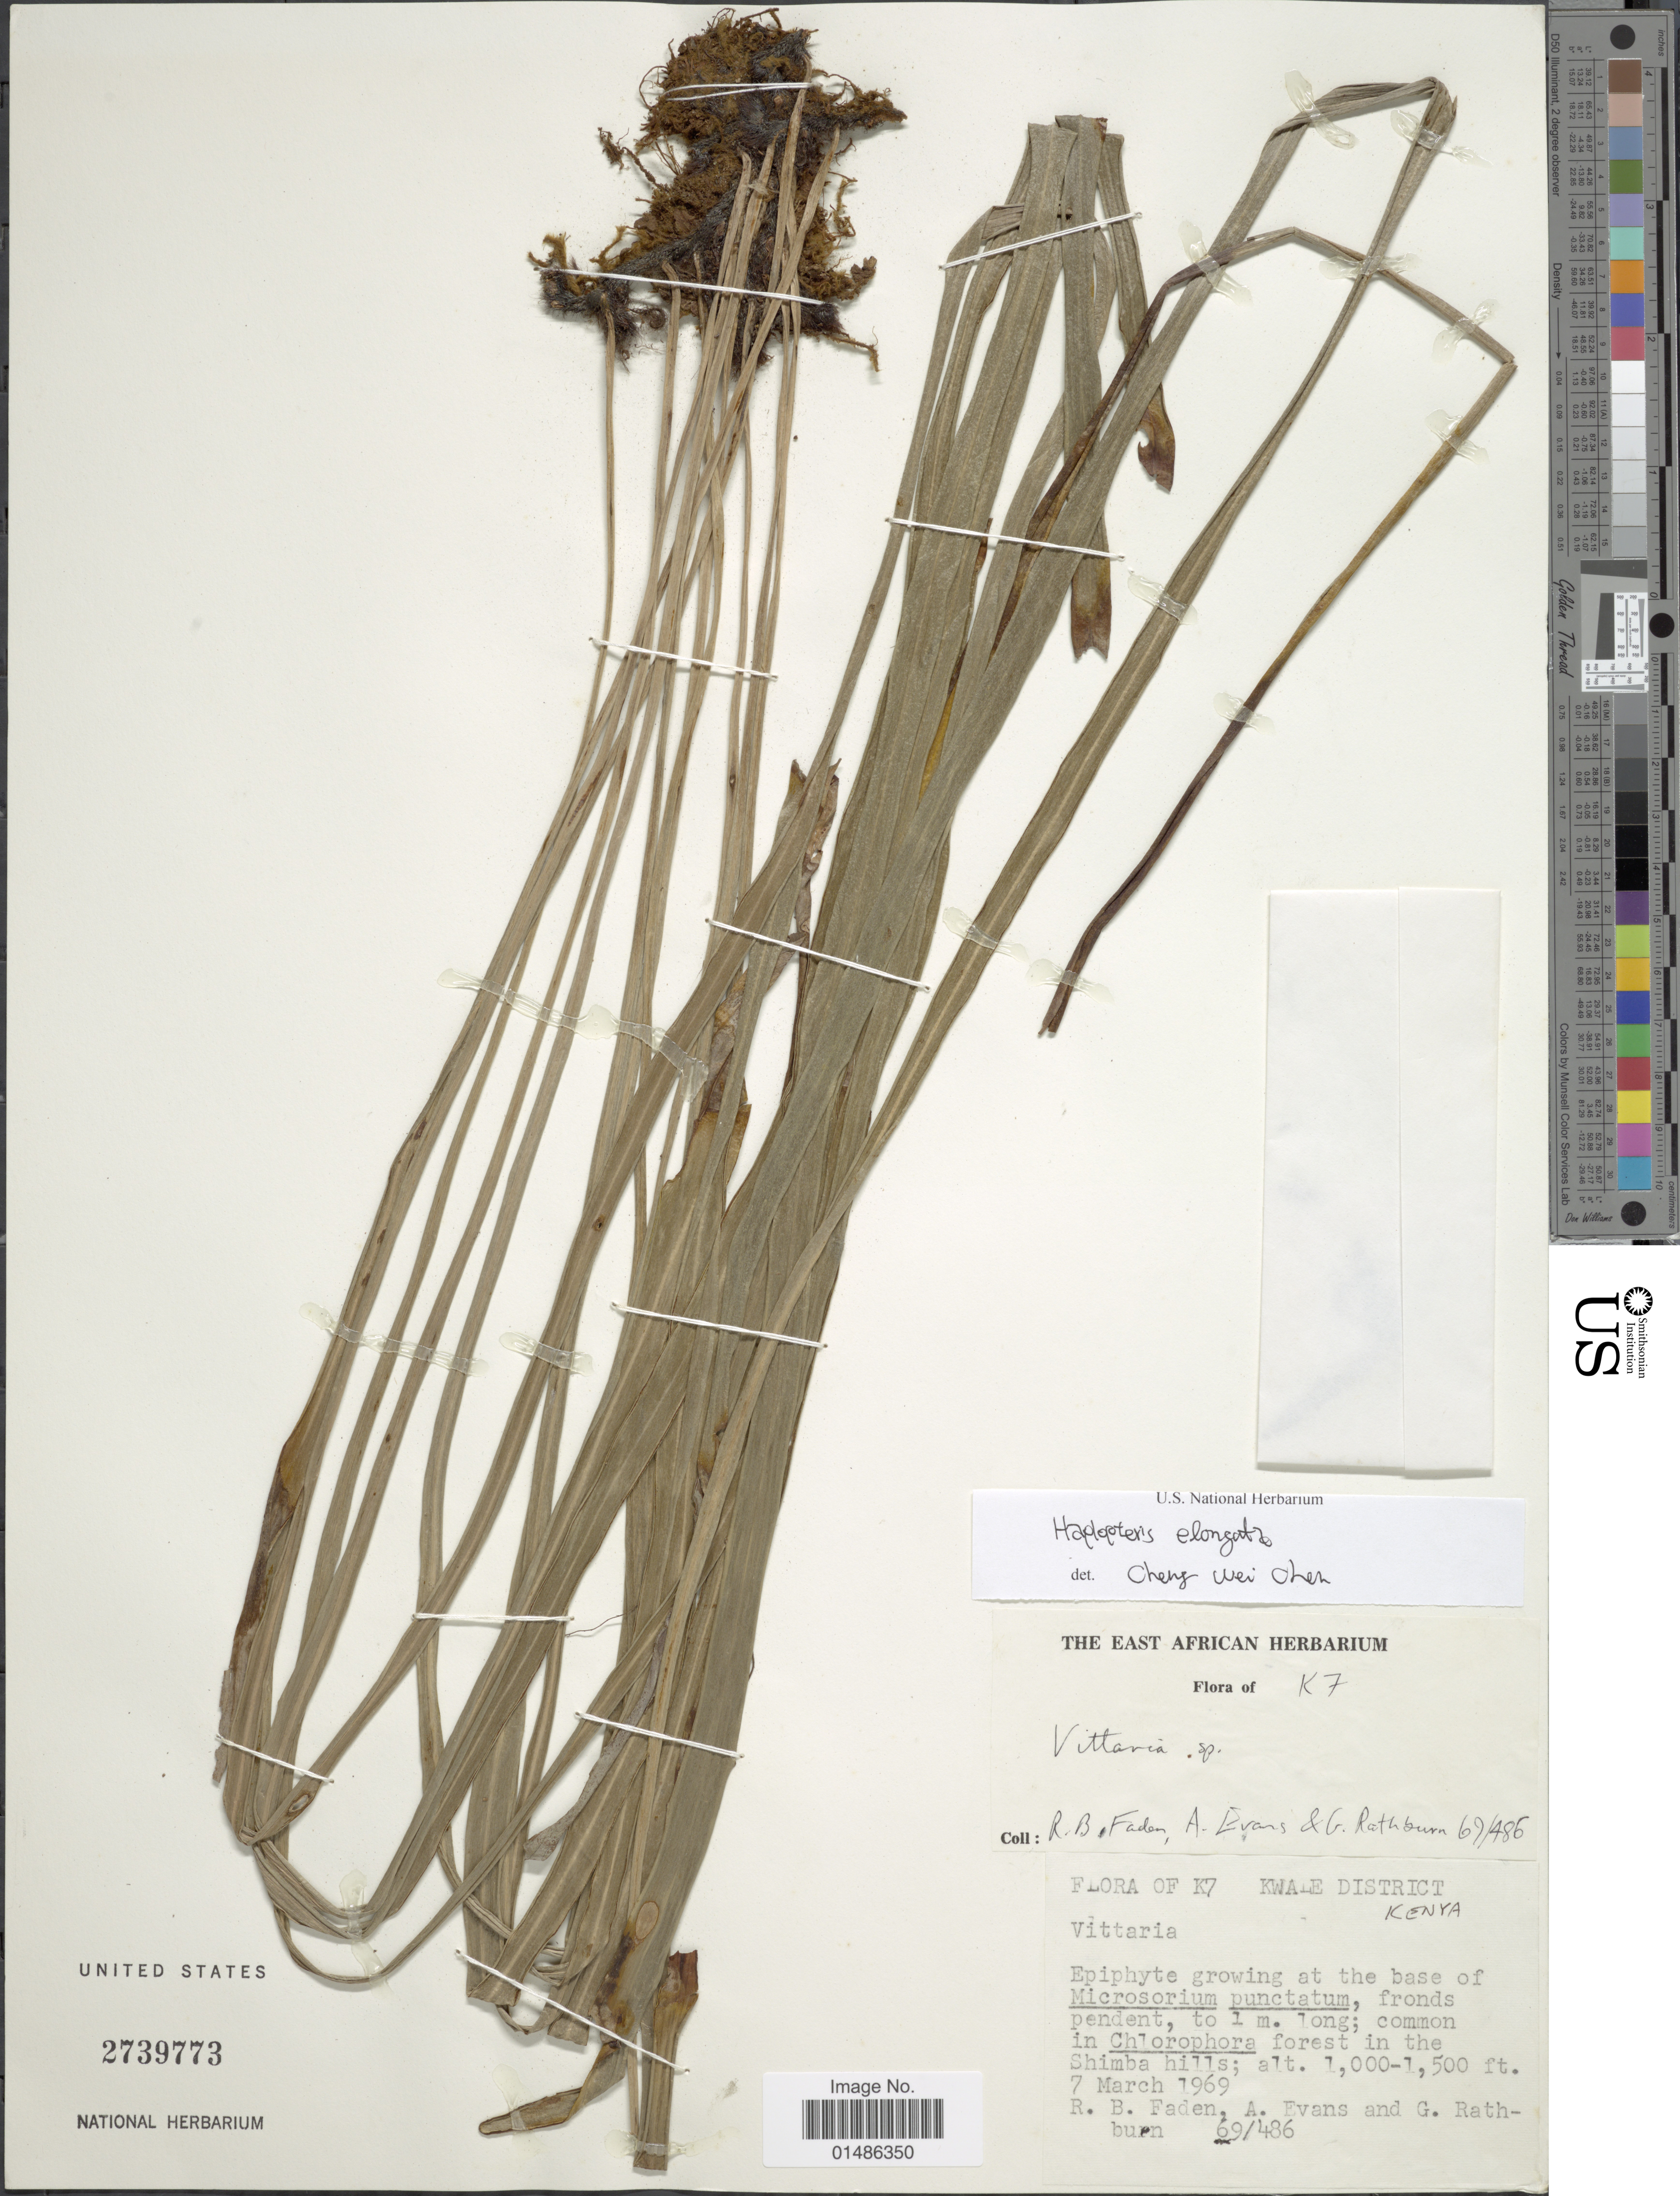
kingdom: Plantae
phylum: Tracheophyta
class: Polypodiopsida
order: Polypodiales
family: Pteridaceae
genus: Haplopteris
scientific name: Haplopteris elongata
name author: (Sw.) Crane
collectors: R. B. Faden, A. Evans & G. Rathbun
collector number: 69/486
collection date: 1969-03-07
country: Kenya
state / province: Kwale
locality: Common in Chlorophora forest in the Shimba hills.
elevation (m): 305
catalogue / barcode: US 2739773